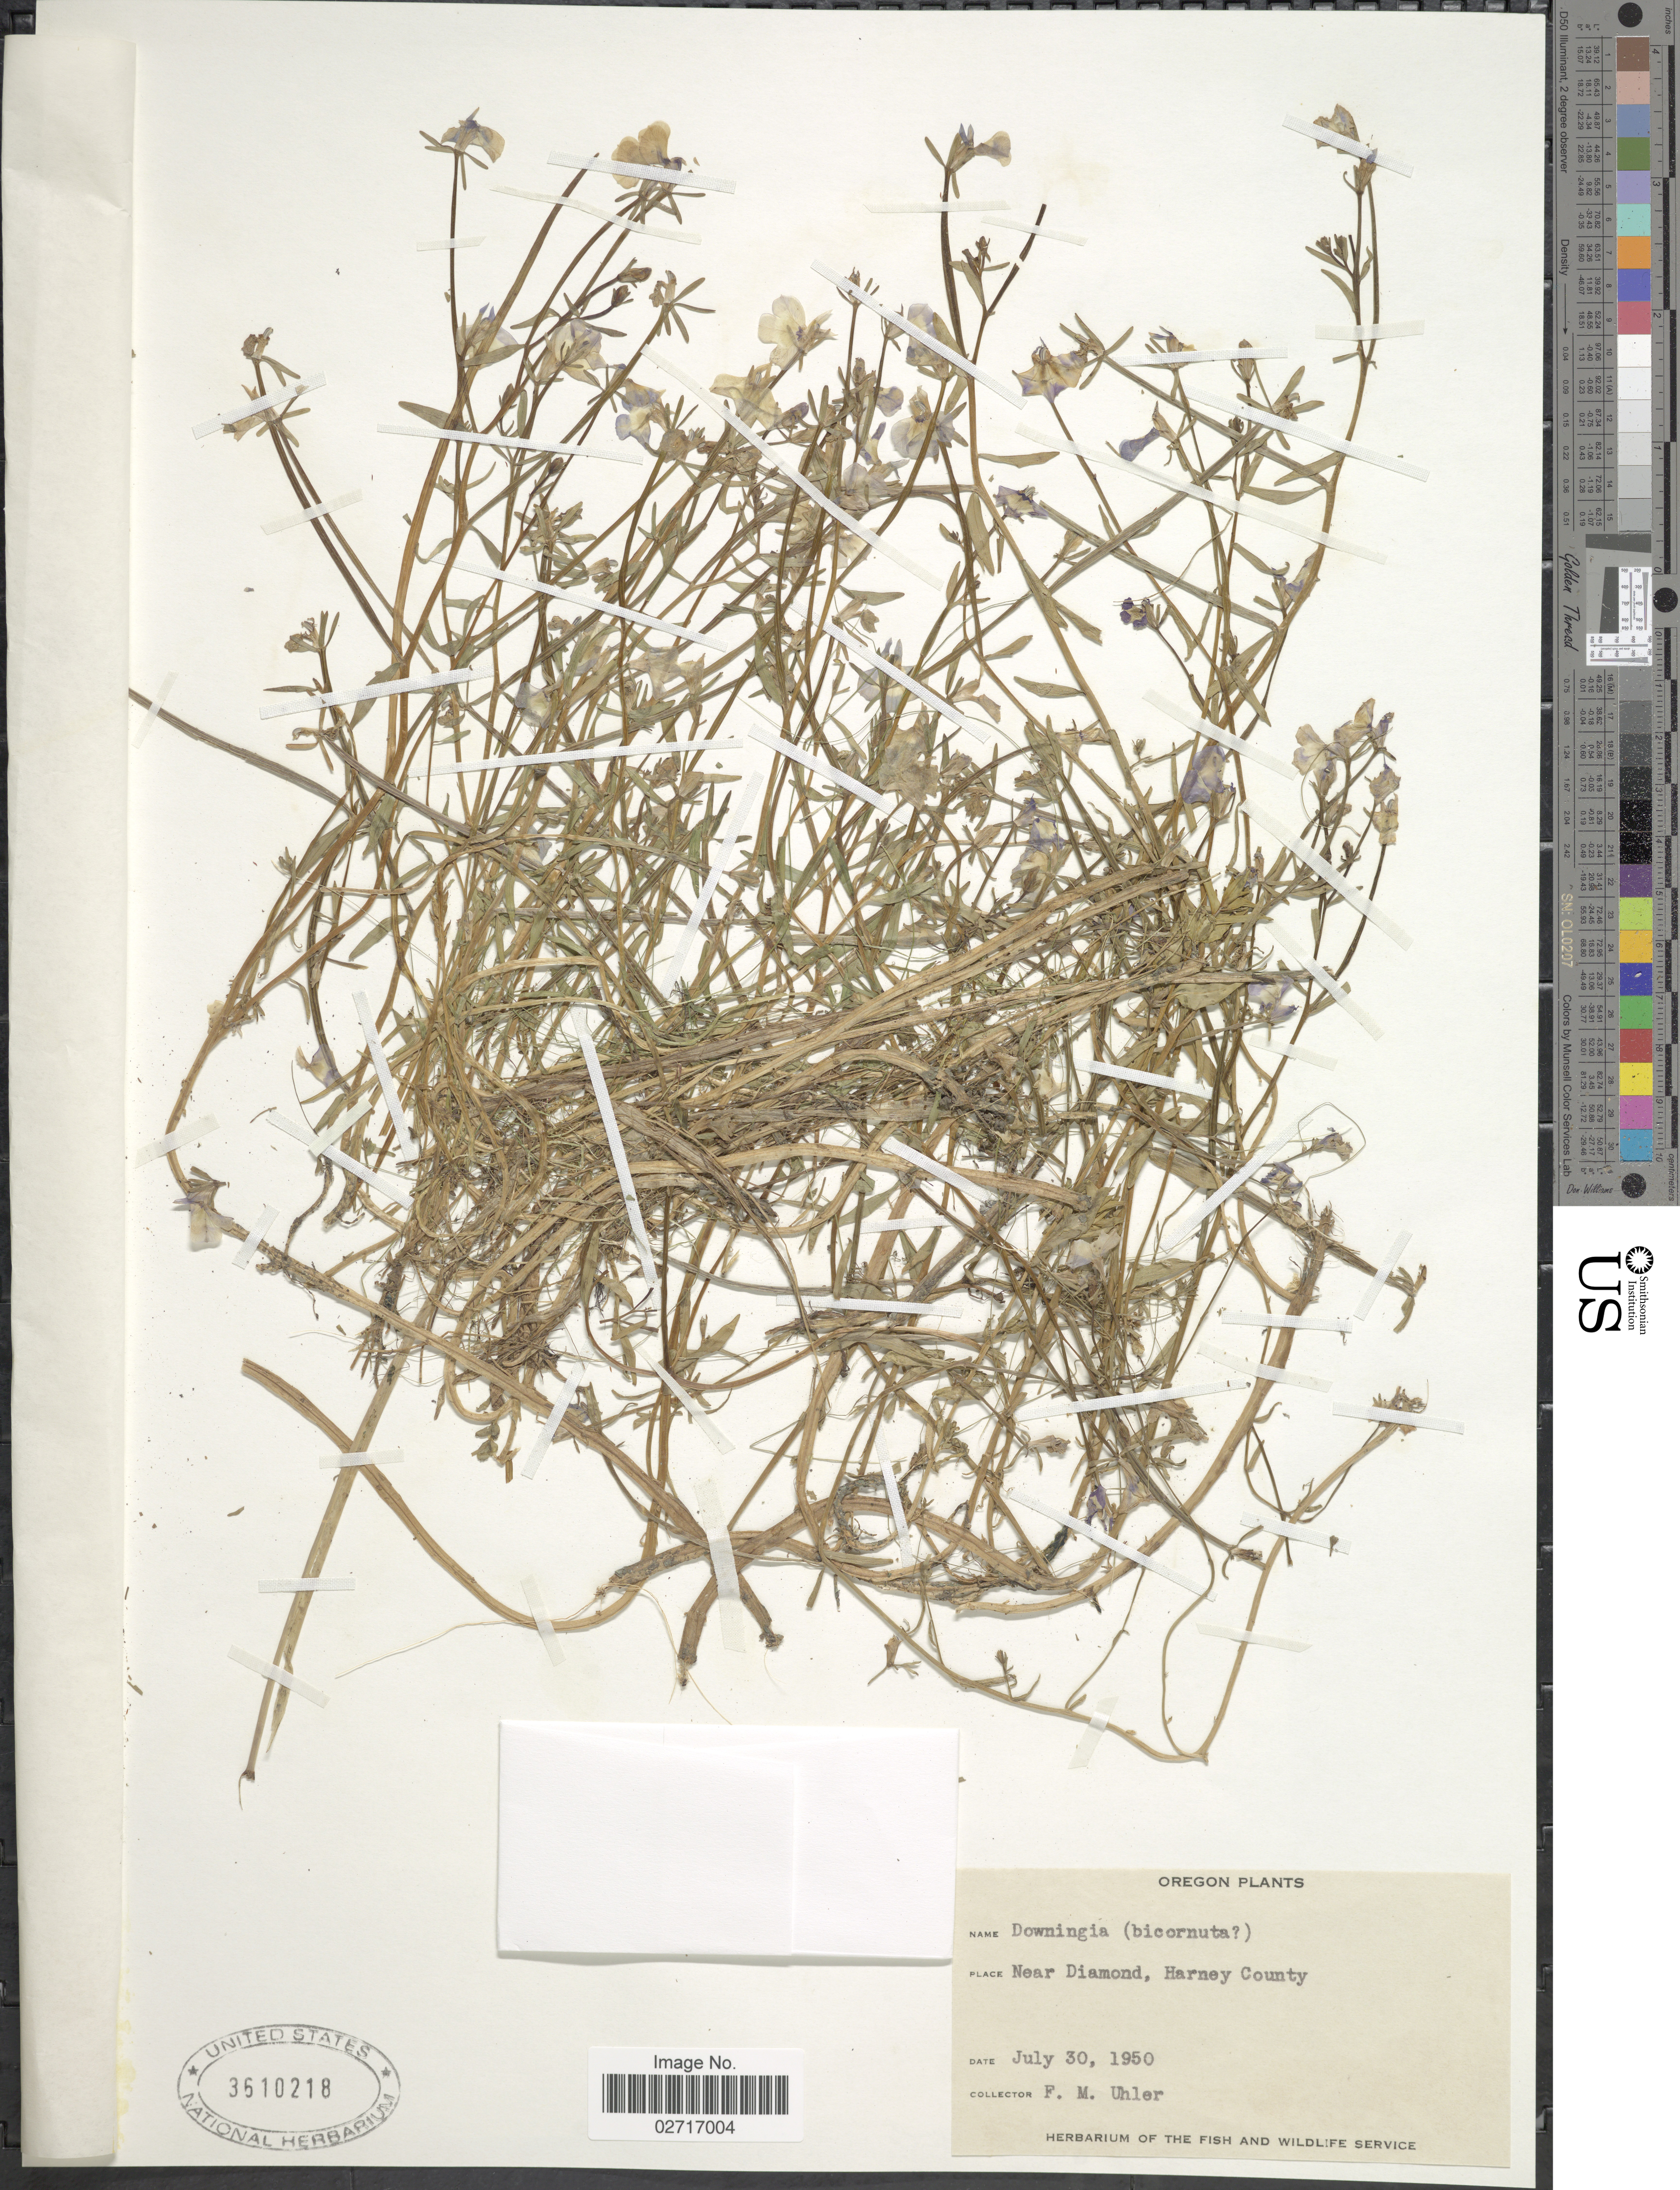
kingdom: Plantae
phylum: Tracheophyta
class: Magnoliopsida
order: Asterales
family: Campanulaceae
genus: Downingia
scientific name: Downingia bicornuta var. bicornuta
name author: A. Gray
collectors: F. M. Uhler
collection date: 1950-07-30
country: United States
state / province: Oregon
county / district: Harney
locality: Near Diamond, Harney County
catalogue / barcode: US 3610218